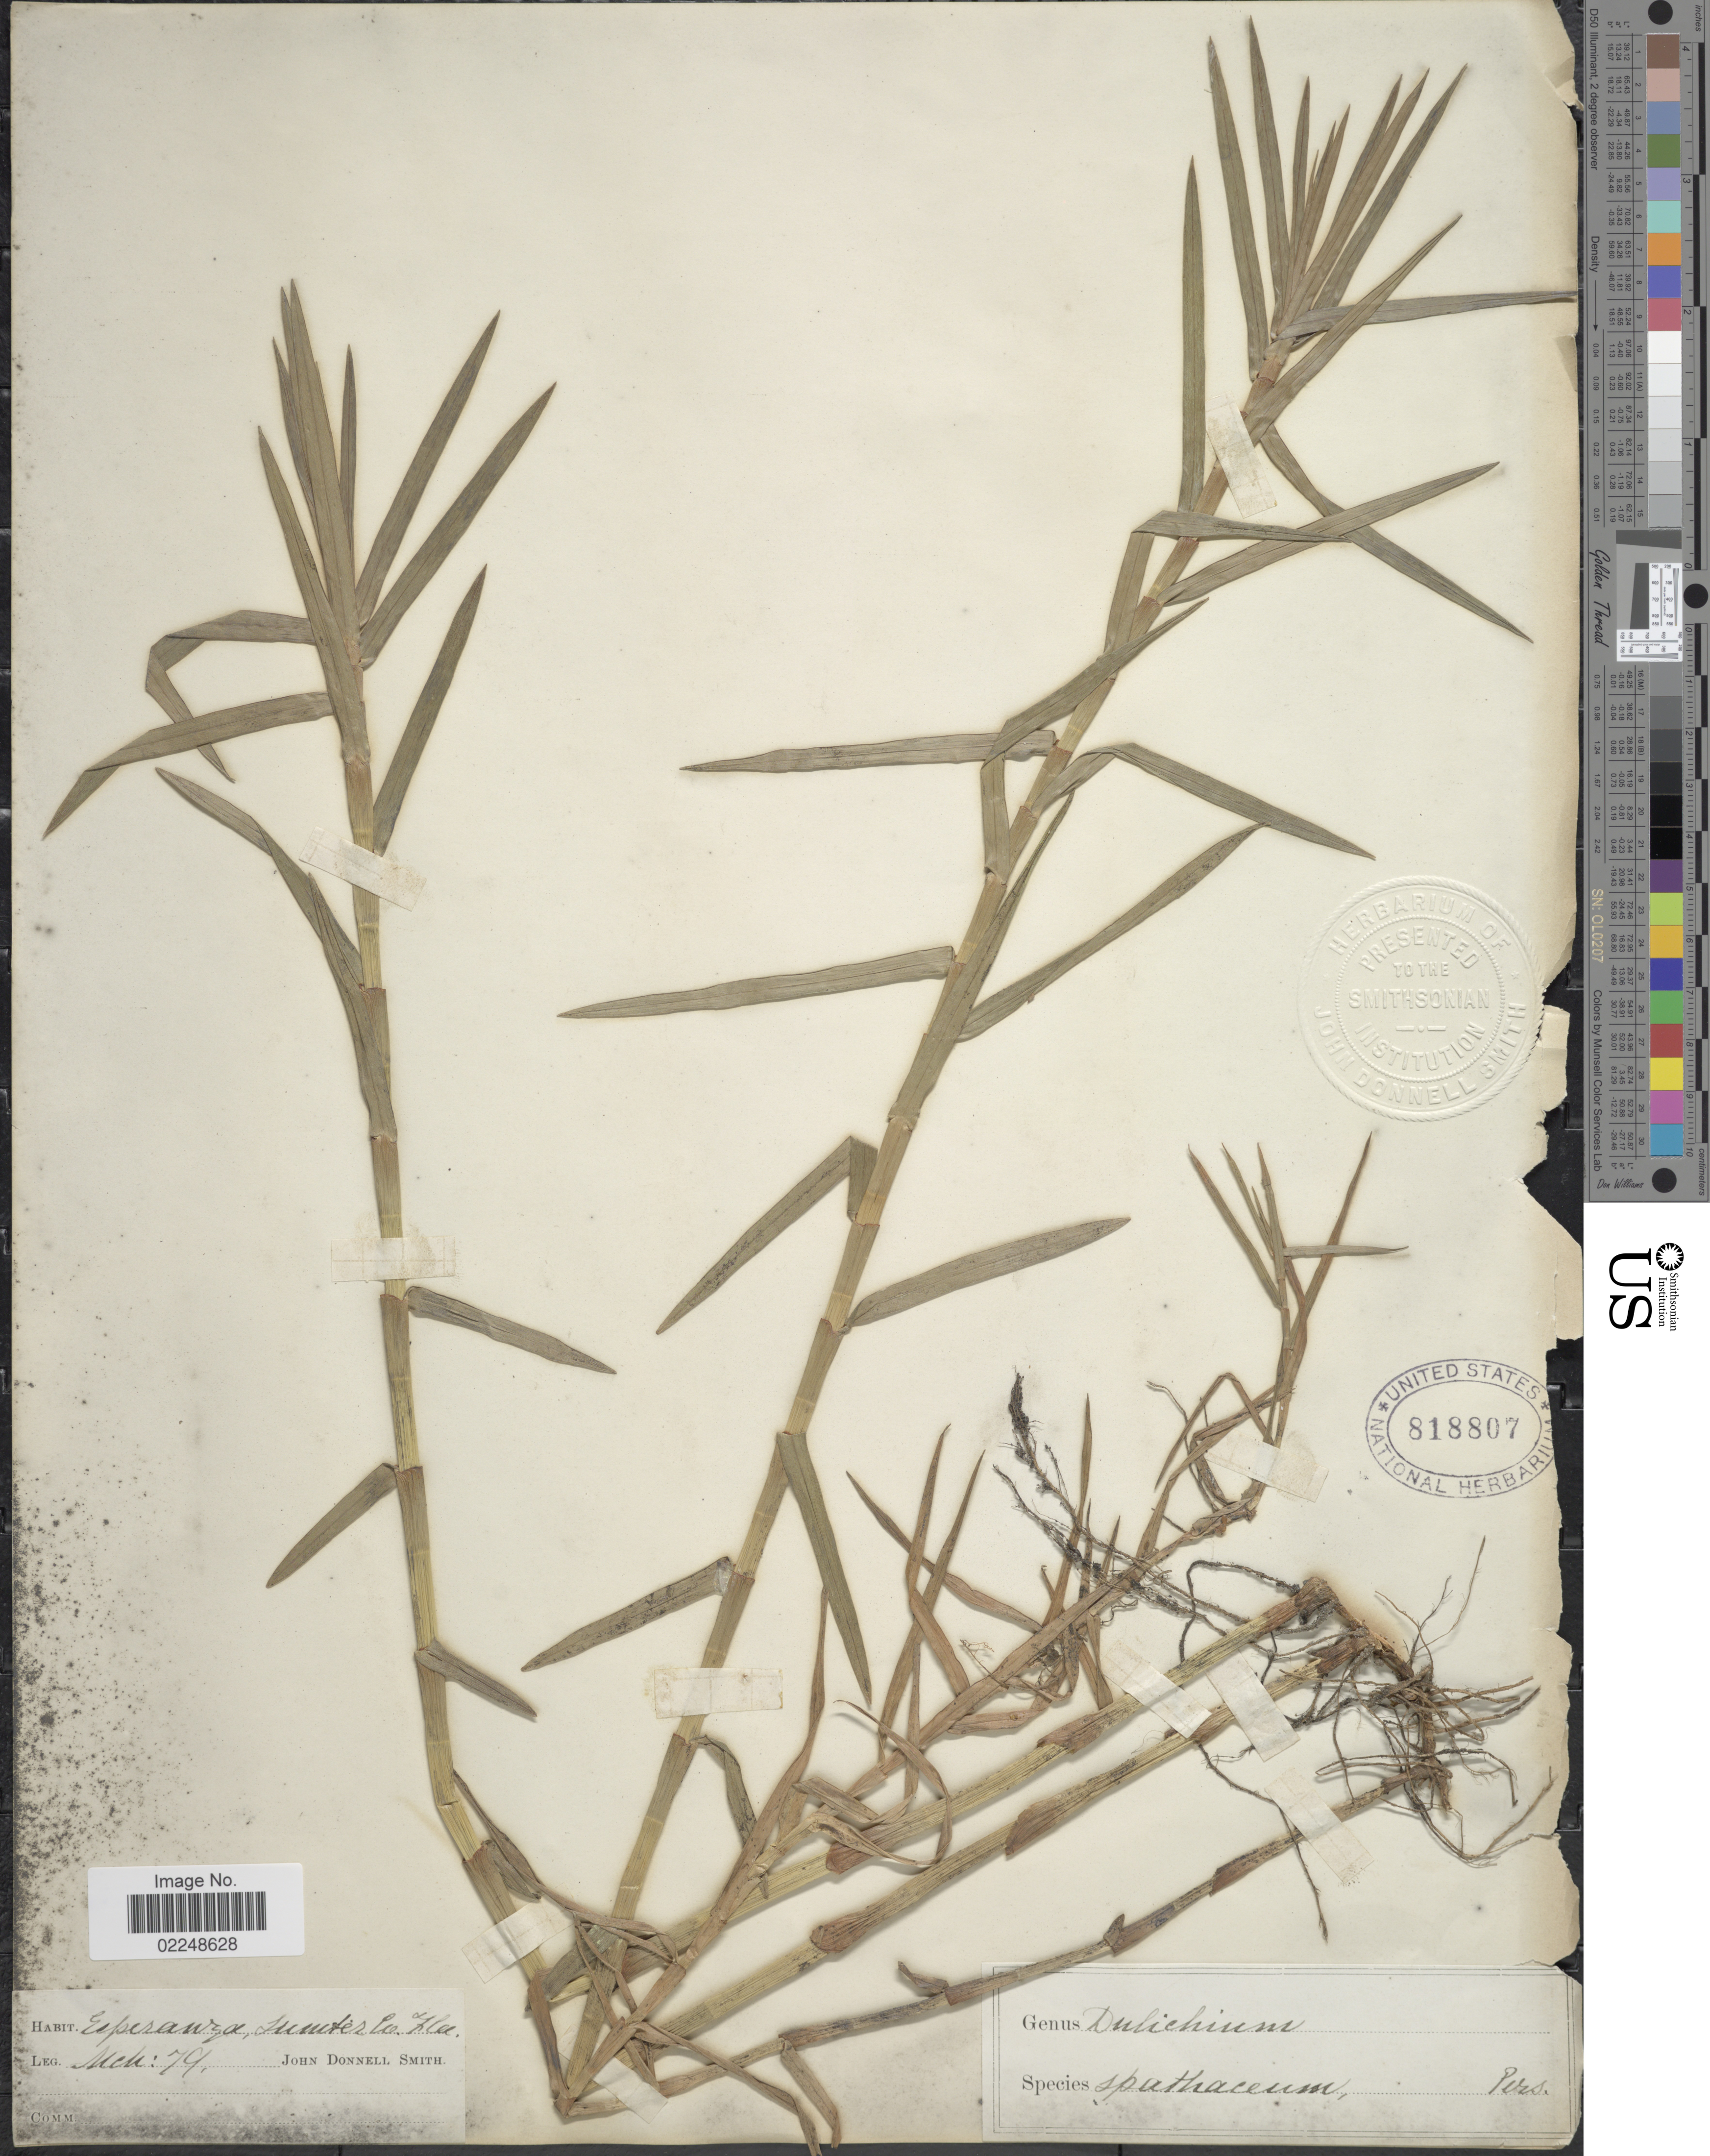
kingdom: Plantae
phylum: Tracheophyta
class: Liliopsida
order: Poales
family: Cyperaceae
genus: Dulichium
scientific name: Dulichium arundinaceum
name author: (L.) Britton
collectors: J. Donnell Smith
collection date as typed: Transcribed d/m/y: /3/79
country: United States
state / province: Florida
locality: Esperanza, Sumter Co.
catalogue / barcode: US 818807